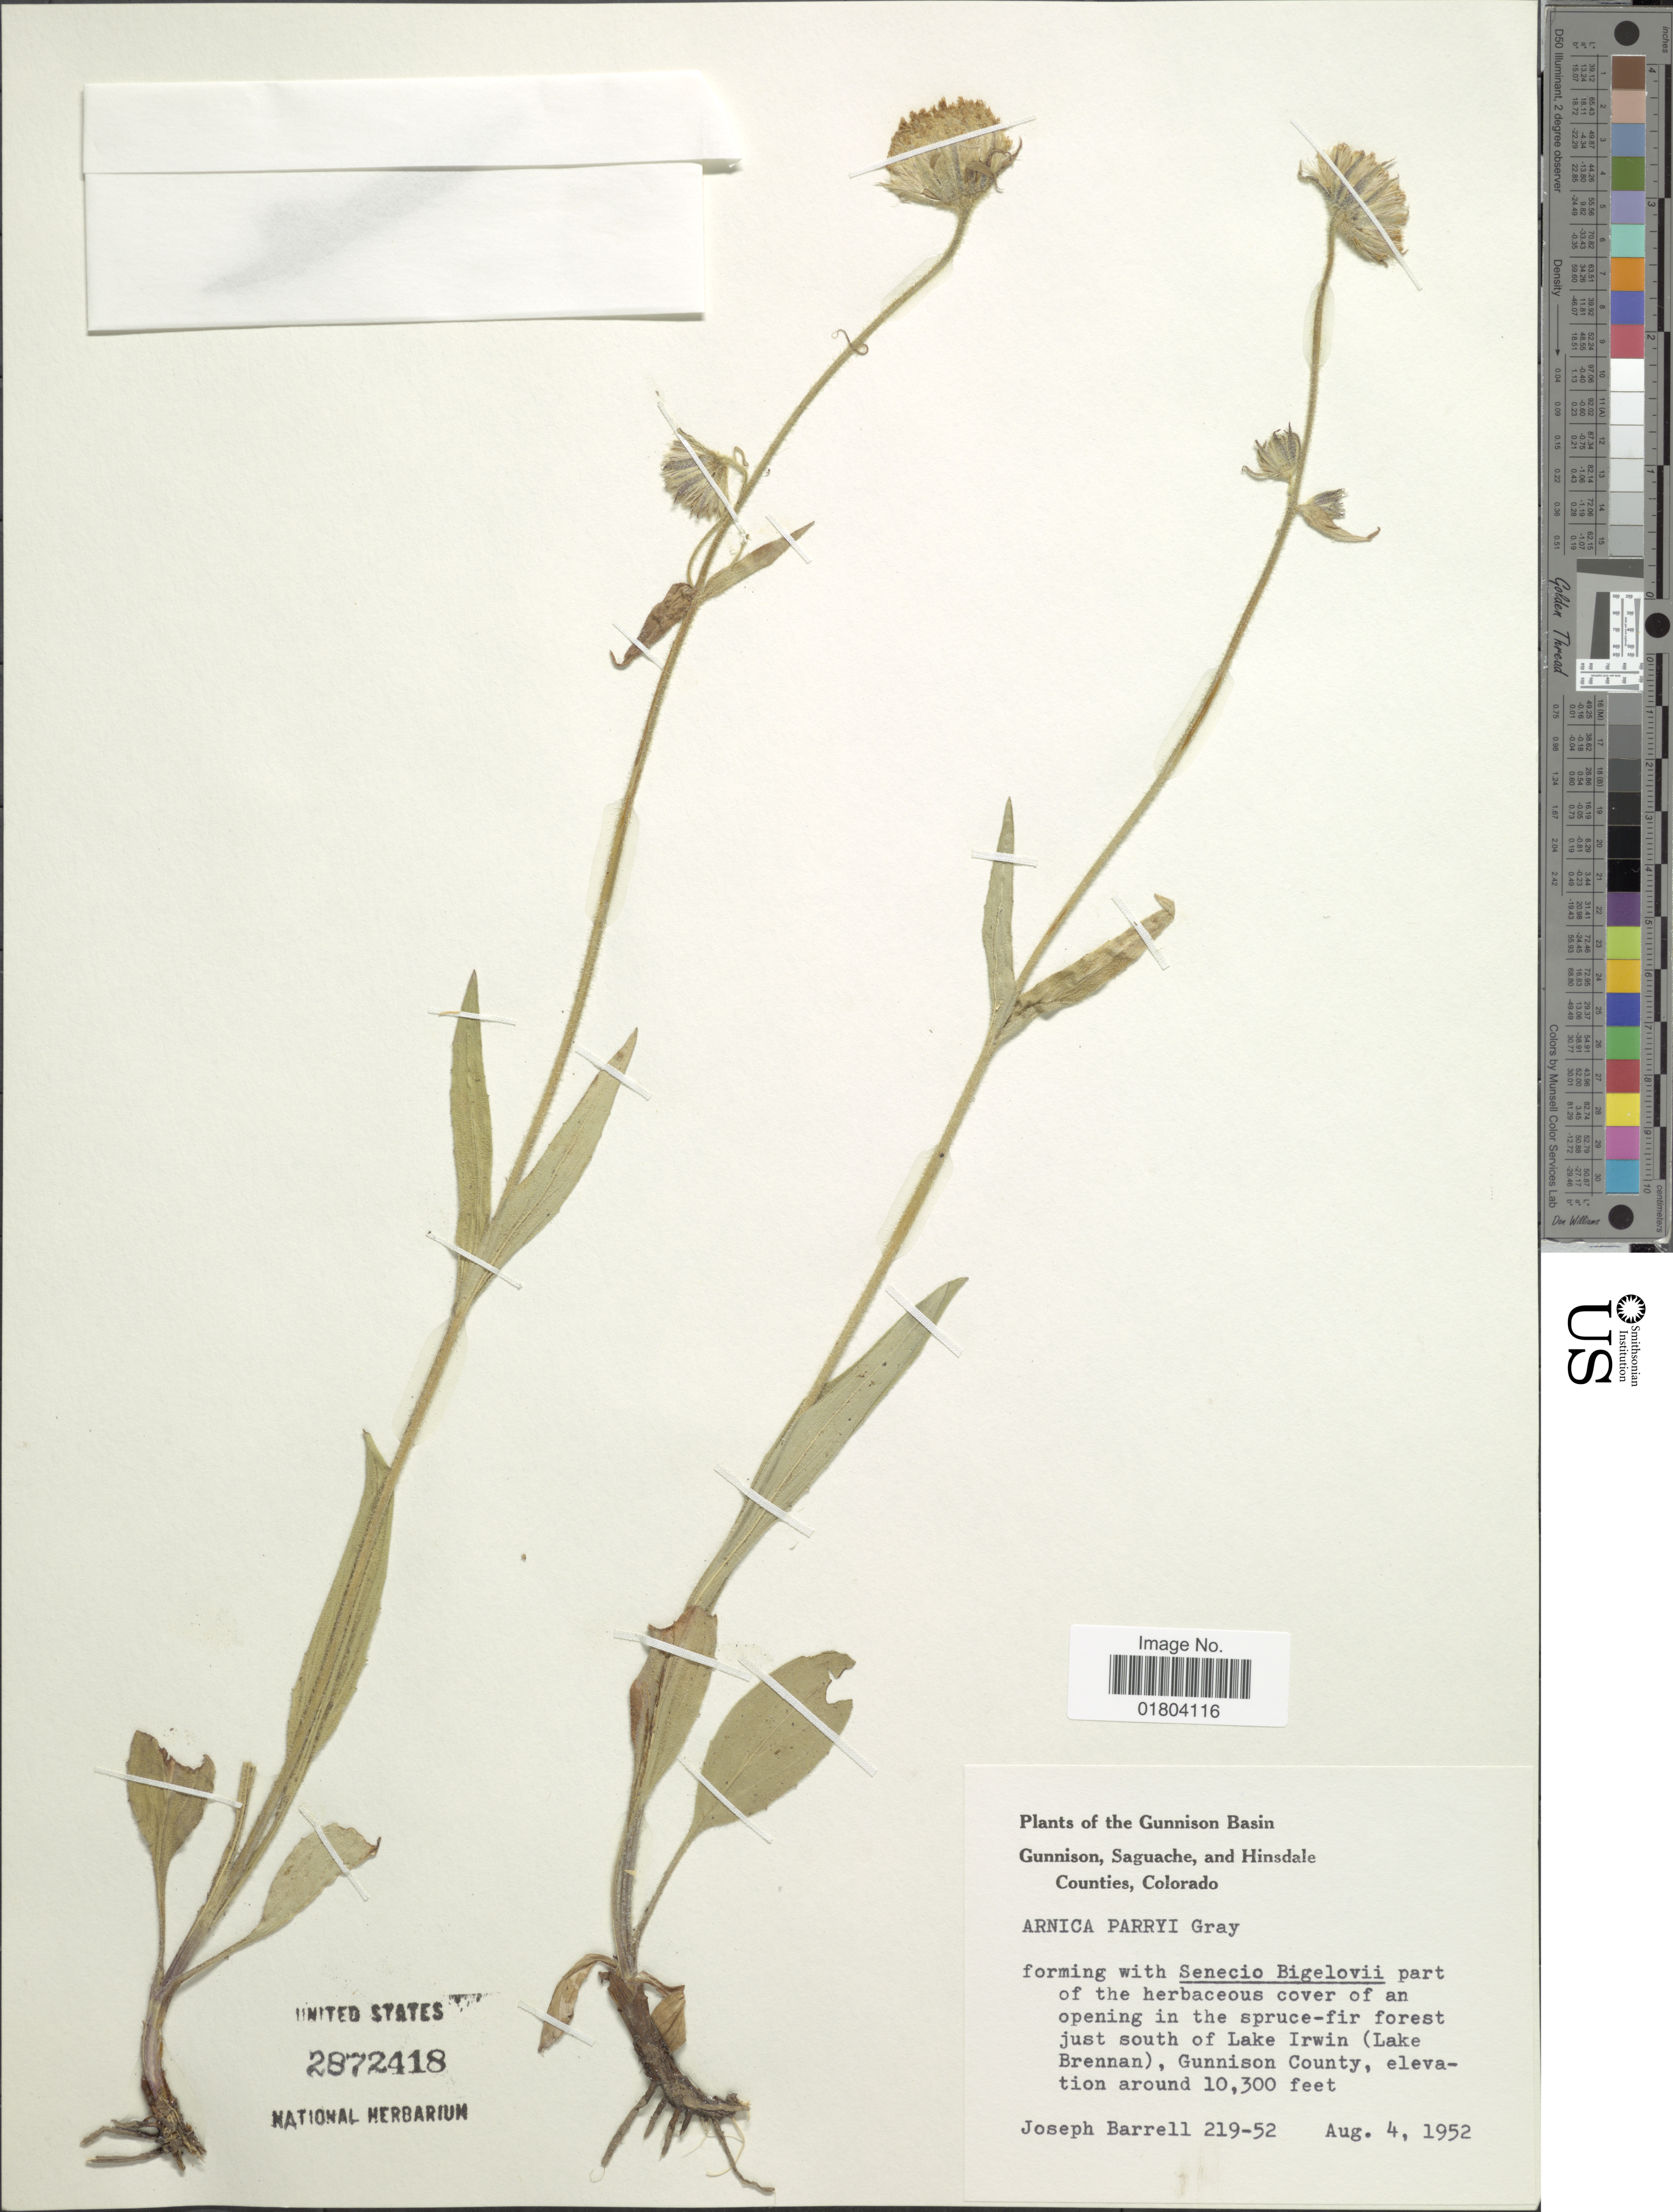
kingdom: Plantae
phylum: Tracheophyta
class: Magnoliopsida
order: Asterales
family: Asteraceae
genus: Arnica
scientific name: Arnica parryi subsp. genuina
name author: Maguire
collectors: J. Barrell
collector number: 219-52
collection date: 1952-08-04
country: United States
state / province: Colorado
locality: The Gunnison Basin Gunnison, Saguache, and Hinsdale Counties, forming with Senecio Bigelovii part of the herbaceous cover of an opening in the spruce-fir forest just south of Lake Irwin (Lake Brennan), Gunnison County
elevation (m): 3139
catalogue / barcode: US 2872418